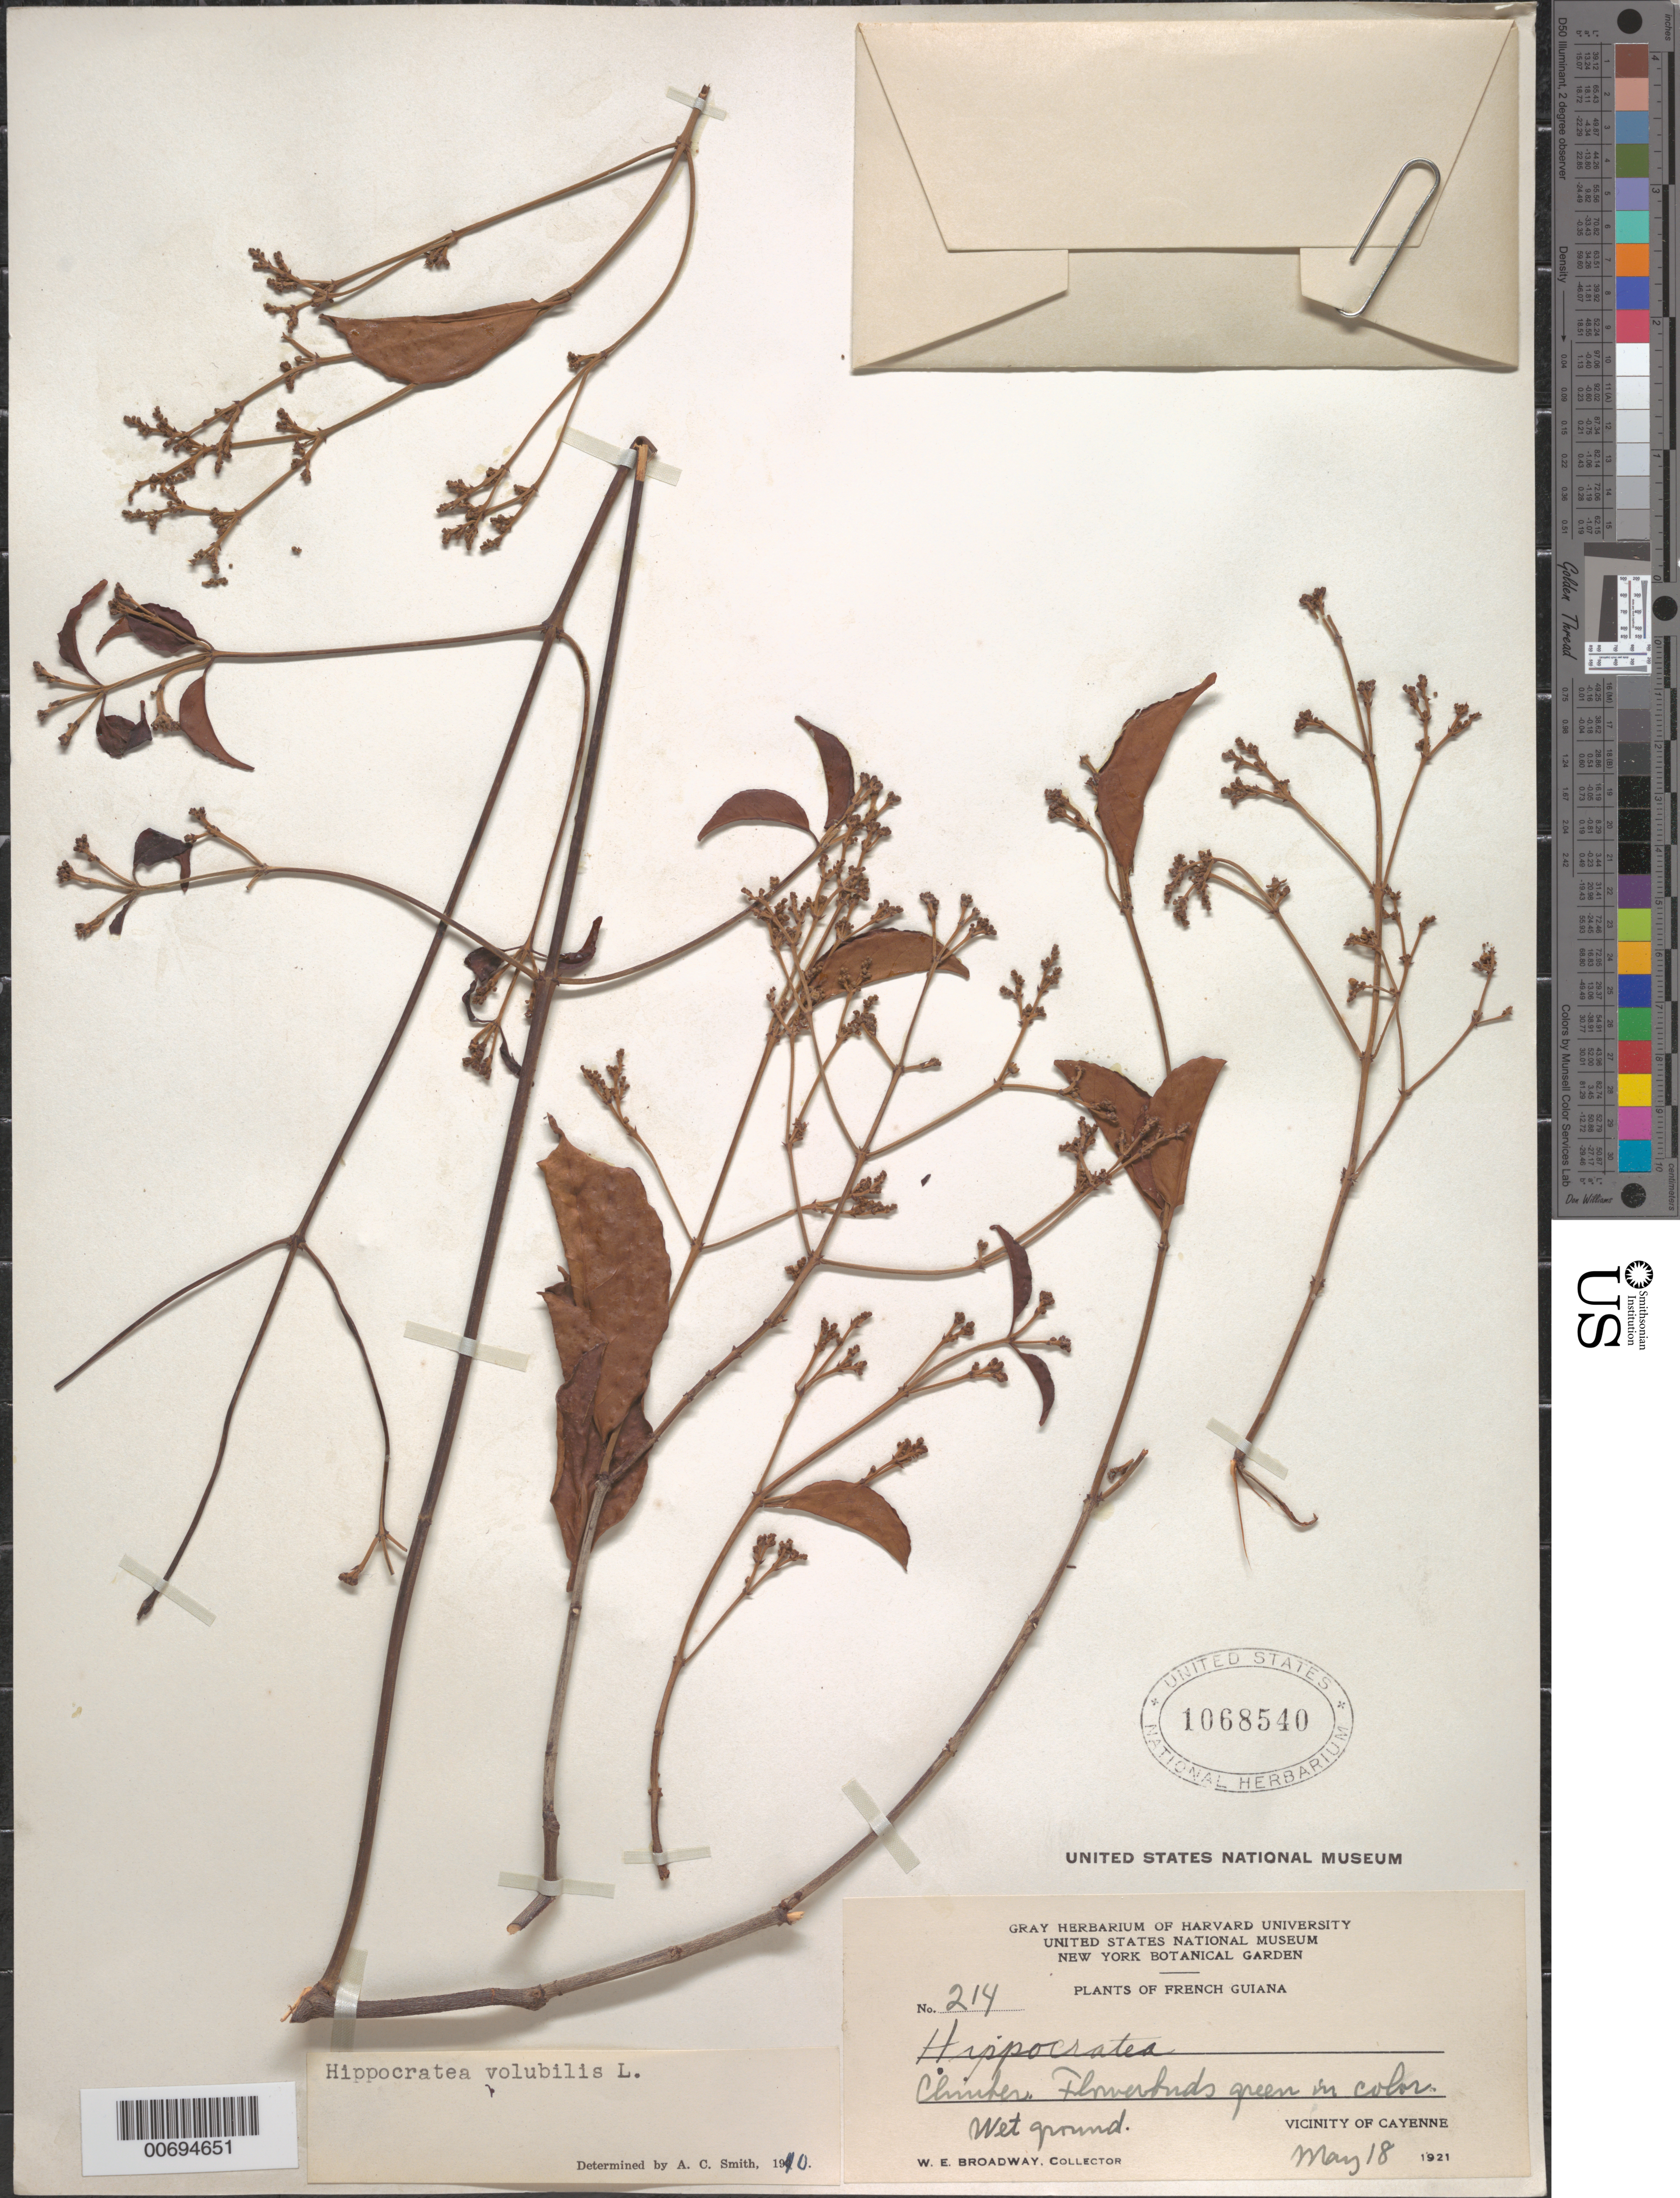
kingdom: Plantae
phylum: Tracheophyta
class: Magnoliopsida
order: Celastrales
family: Celastraceae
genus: Hippocratea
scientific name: Hippocratea volubilis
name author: L.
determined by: Smith, A. C.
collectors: W. E. Broadway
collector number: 214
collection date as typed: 18-May-21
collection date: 1921-05-18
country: French Guiana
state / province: Cayenne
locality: Cayenne, vic.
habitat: Wet ground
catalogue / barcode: US 1068540